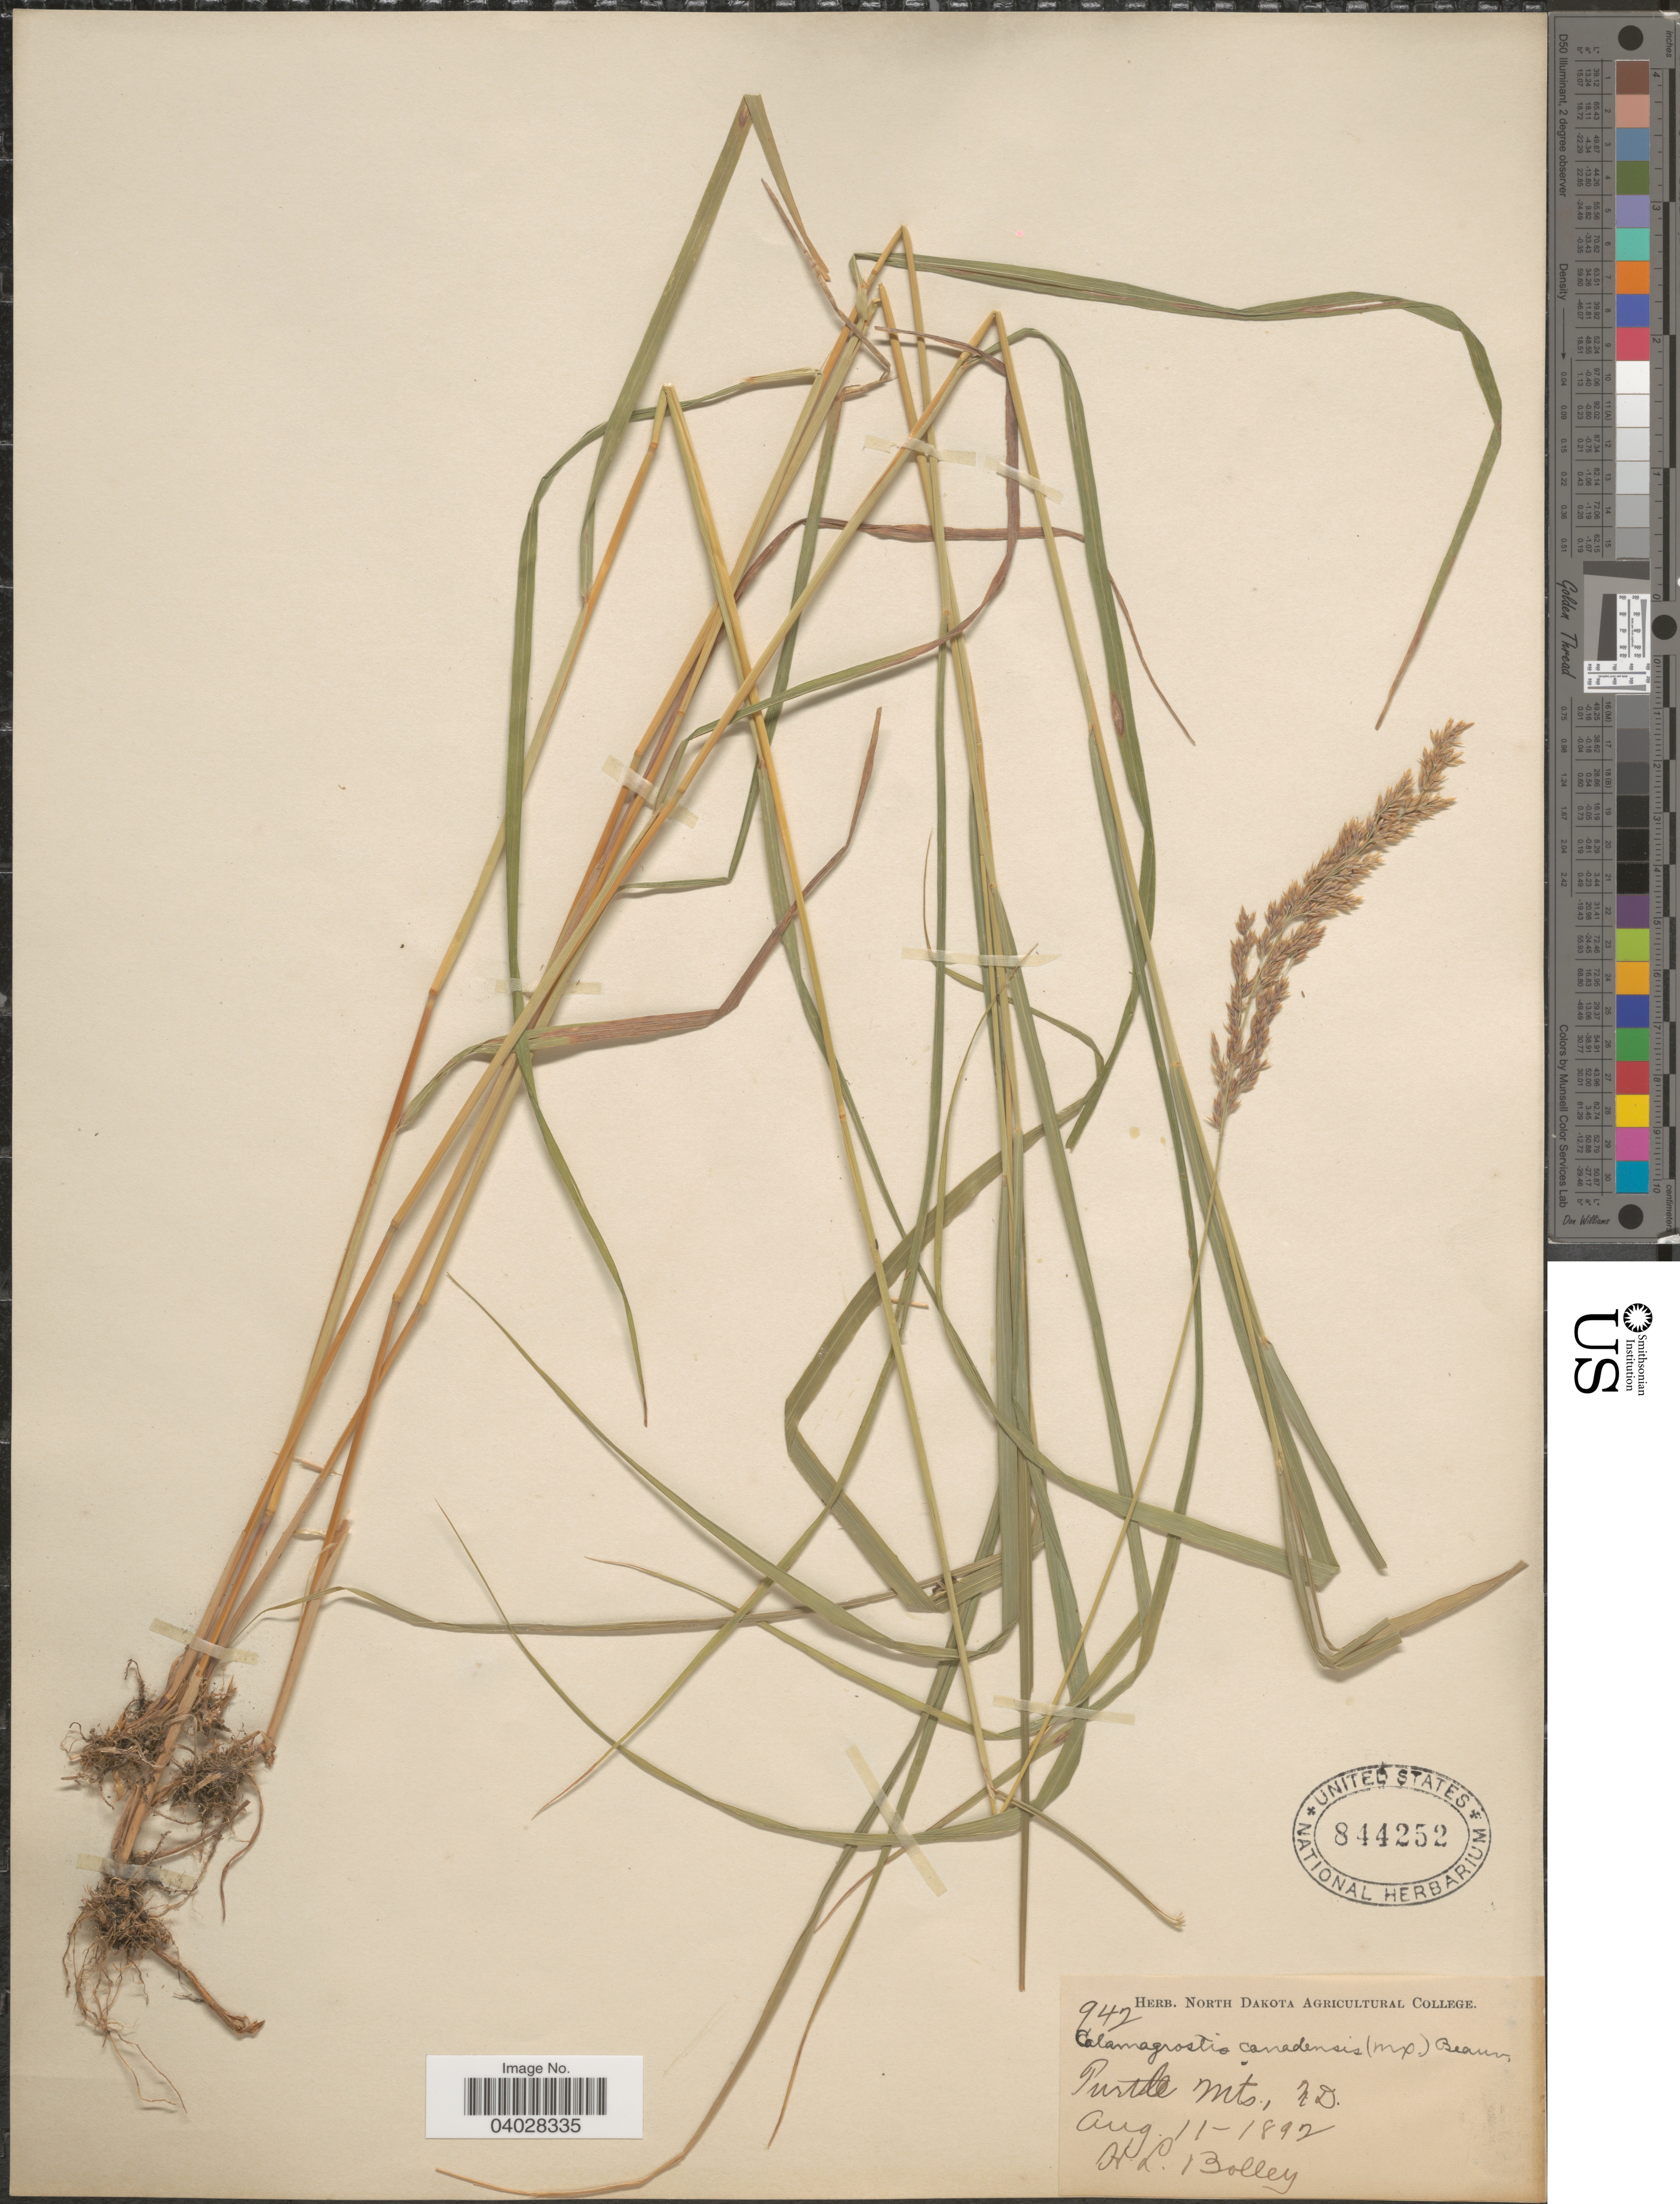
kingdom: Plantae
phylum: Tracheophyta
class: Liliopsida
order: Poales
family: Poaceae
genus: Calamagrostis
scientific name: Calamagrostis canadensis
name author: (Michx.) P. Beauv.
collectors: H. Bolley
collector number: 942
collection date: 1892-08-11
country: United States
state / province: North Dakota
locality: Turtle Mts.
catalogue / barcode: US 844252